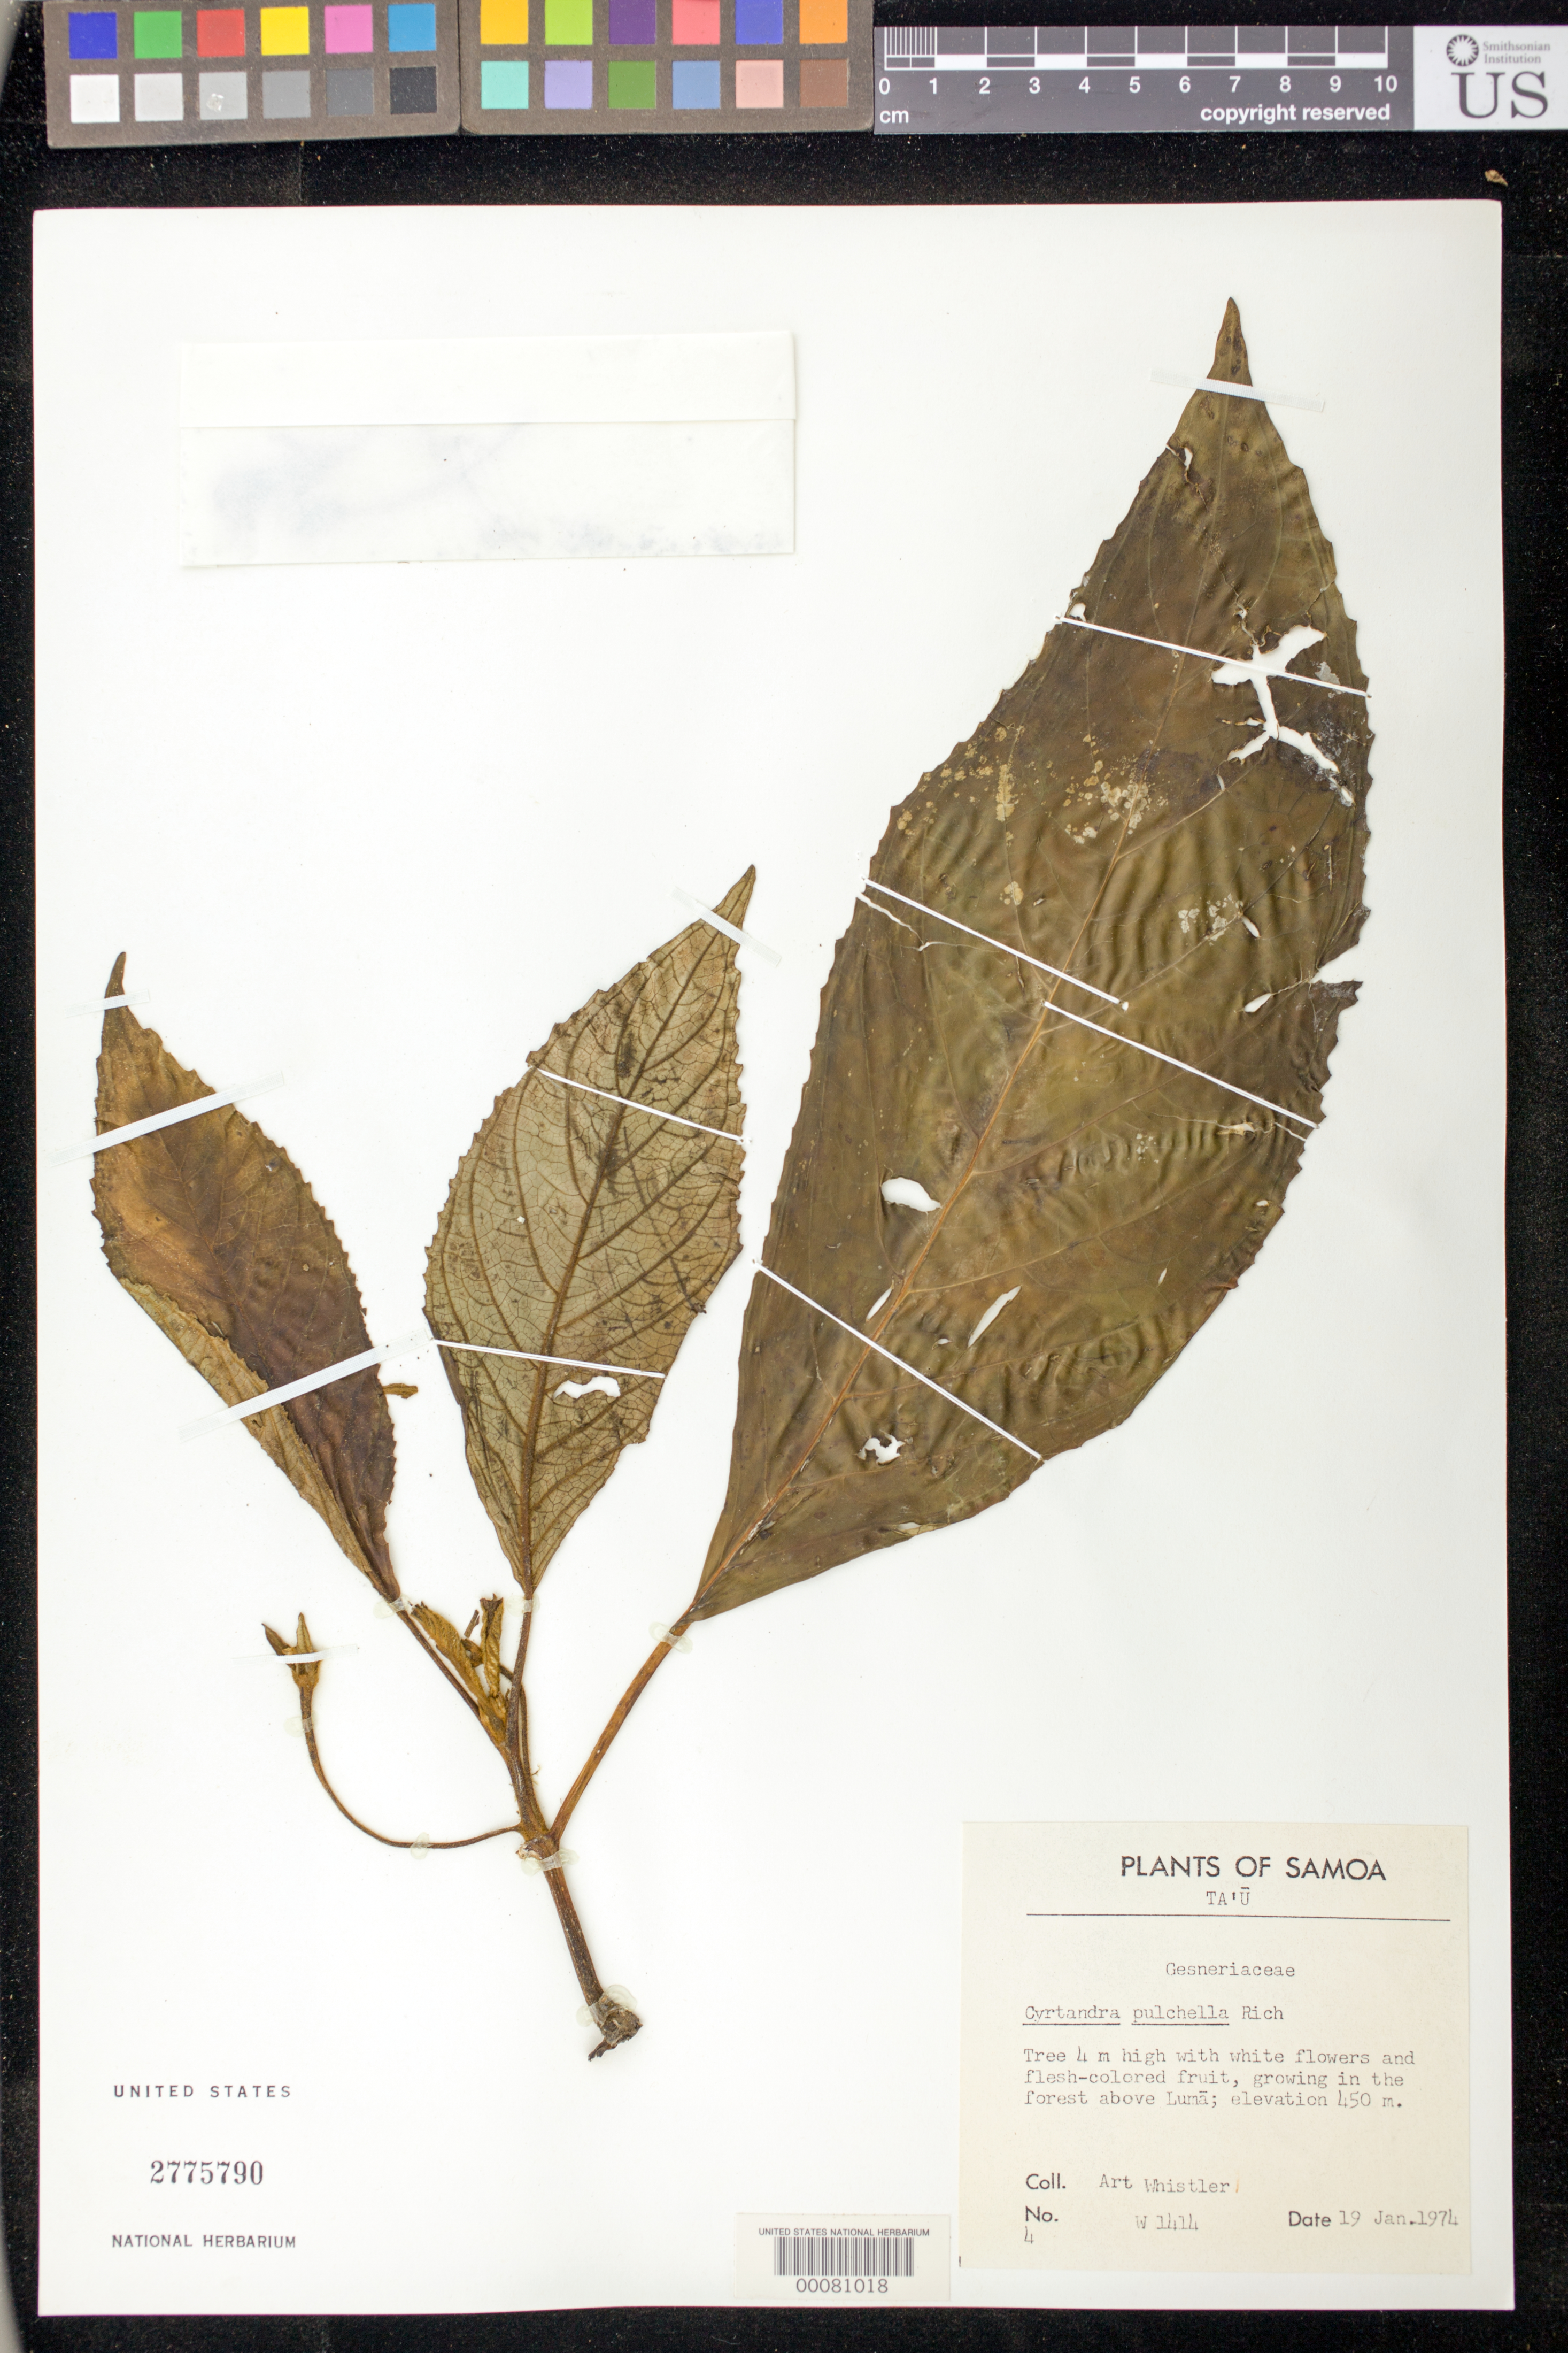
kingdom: Plantae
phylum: Tracheophyta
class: Magnoliopsida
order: Lamiales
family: Gesneriaceae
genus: Cyrtandra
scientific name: Cyrtandra pulchella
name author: W. Rich ex A. Gray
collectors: A. Whistler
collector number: W 1414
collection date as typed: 19 Jan 1974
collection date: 1974-01-19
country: American Samoa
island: Ta'u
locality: Manua is., Tau i., above luma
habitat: Growing in the forest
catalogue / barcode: US 2775790